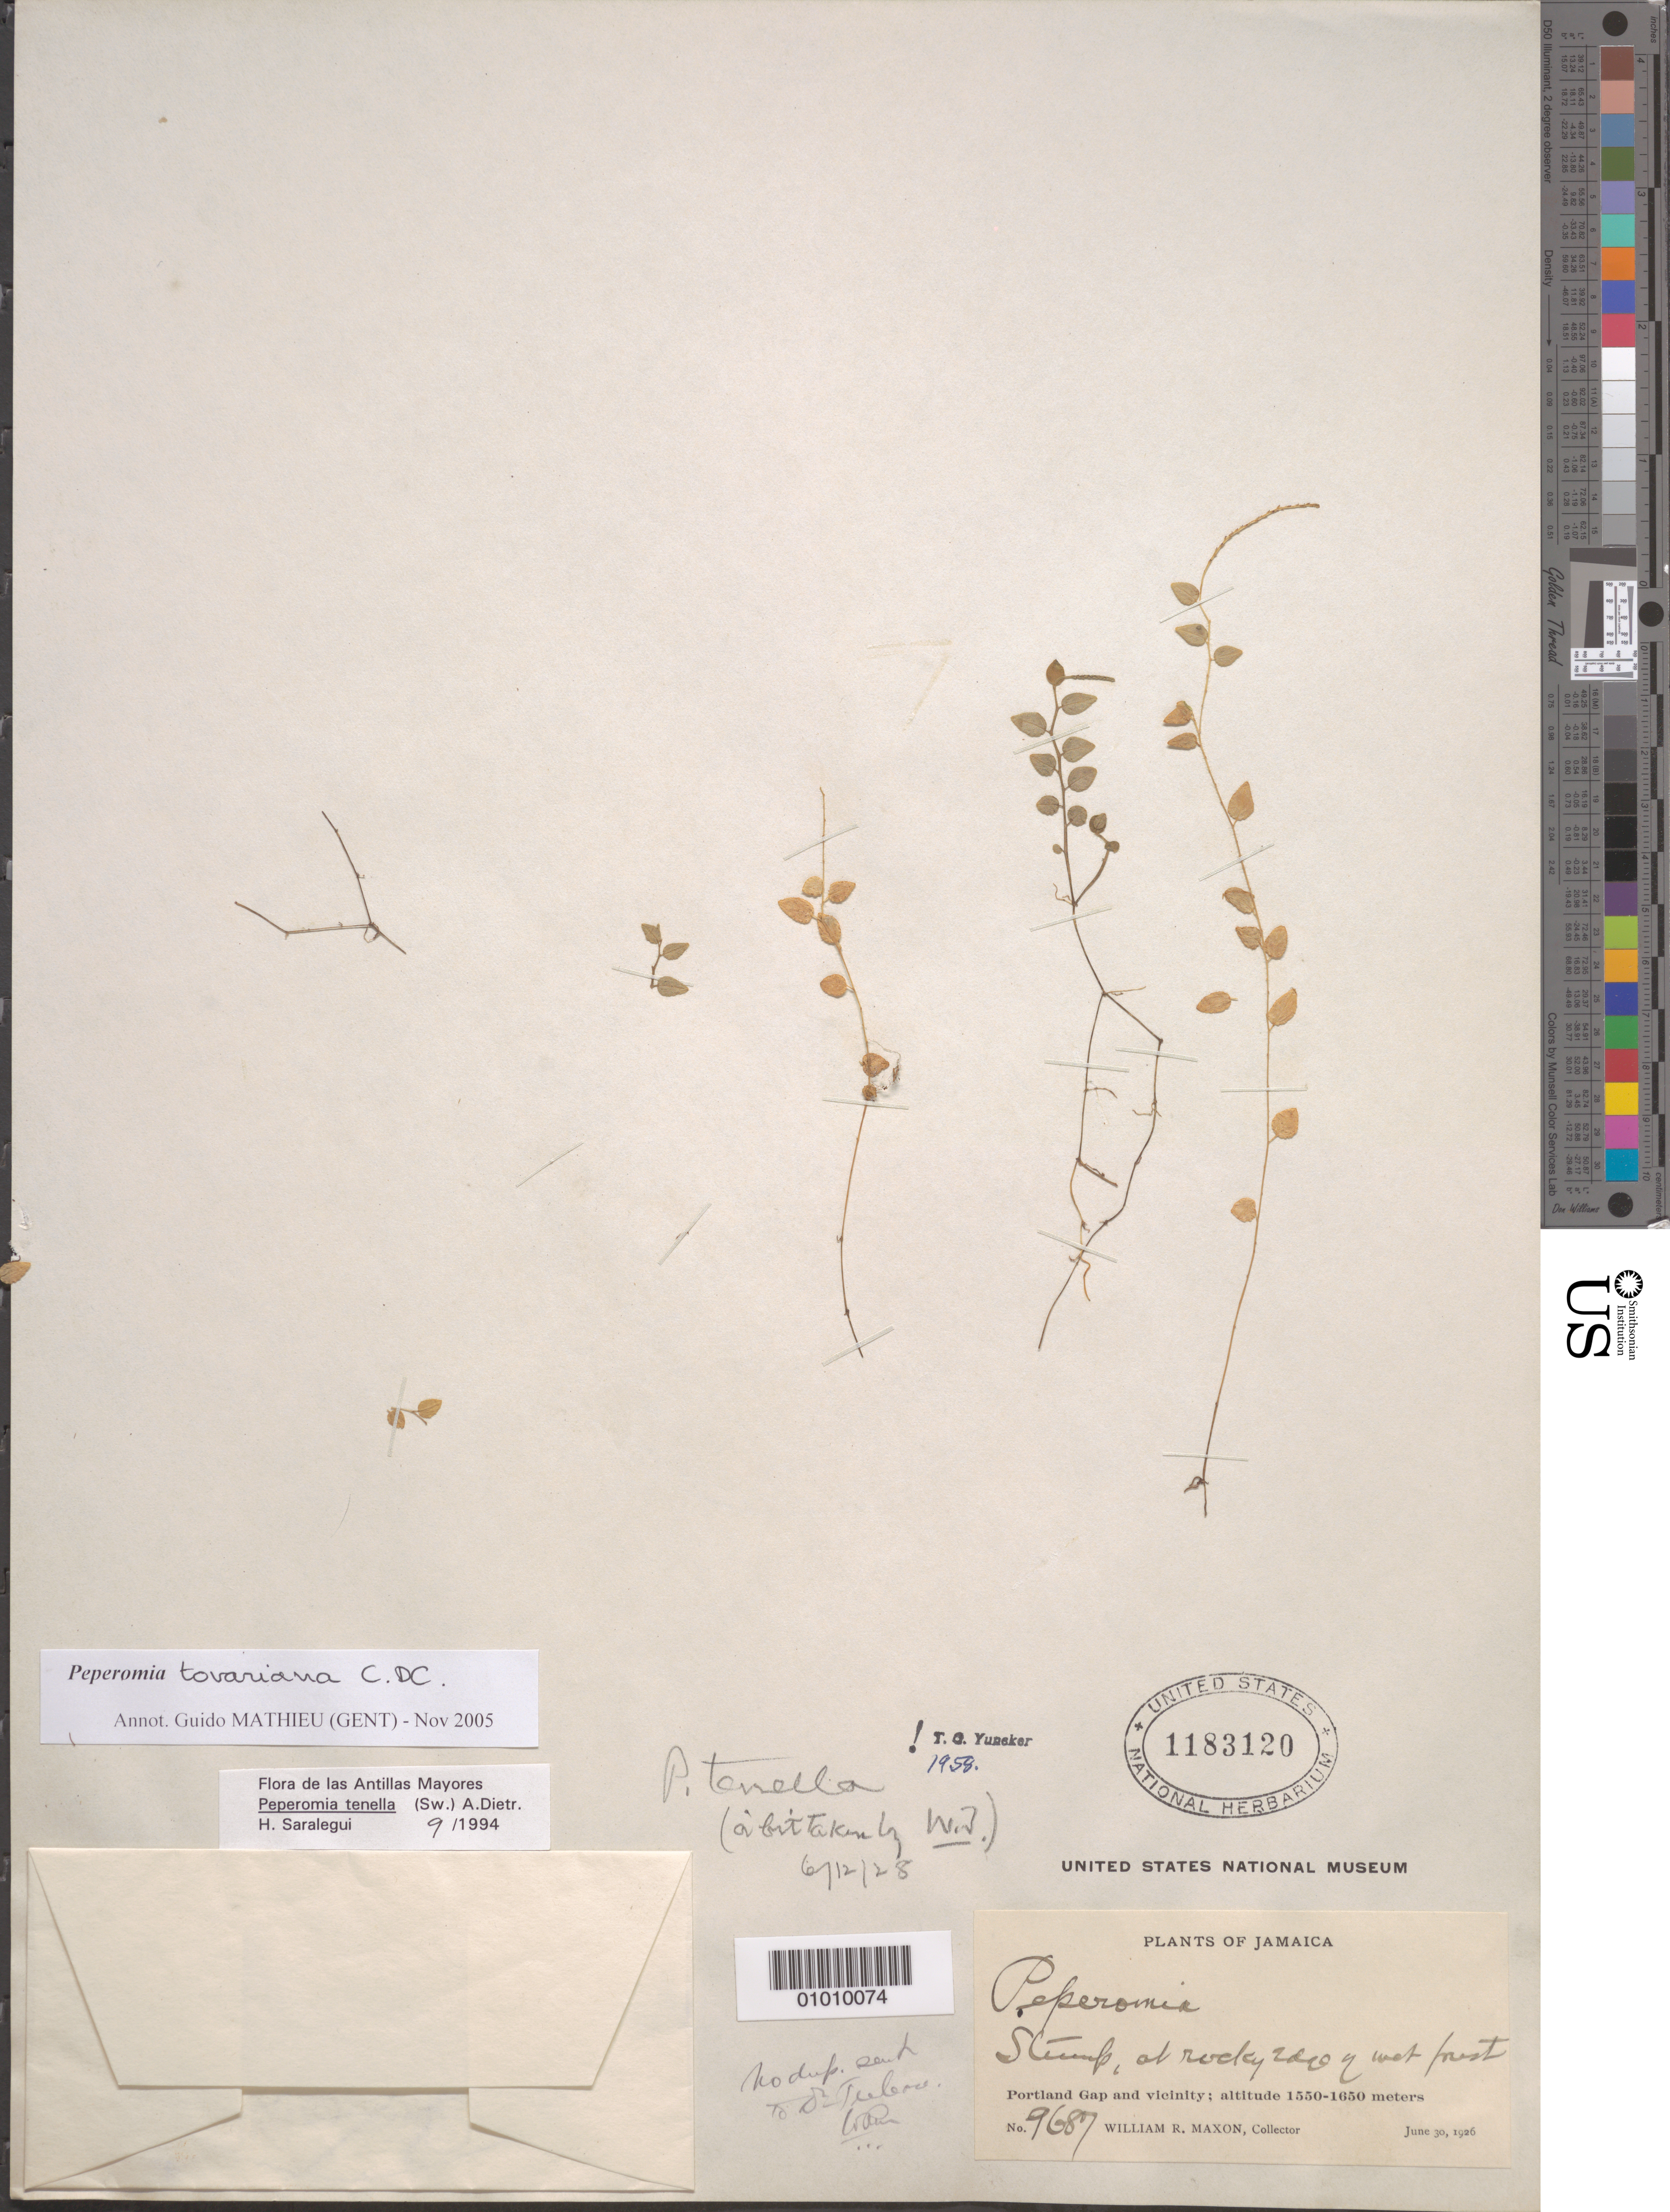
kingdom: Plantae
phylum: Tracheophyta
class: Magnoliopsida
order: Piperales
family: Piperaceae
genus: Peperomia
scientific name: Peperomia emarginella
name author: (Sw. ex Wikstr.) C. DC.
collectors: W. R. Maxon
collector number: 9687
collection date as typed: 30 Jun 1926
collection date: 1926-06-30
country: Jamaica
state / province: Portland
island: Jamaica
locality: at rocky edge of wet forest. Portland Gap and vicinity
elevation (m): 1550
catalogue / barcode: US 1183120